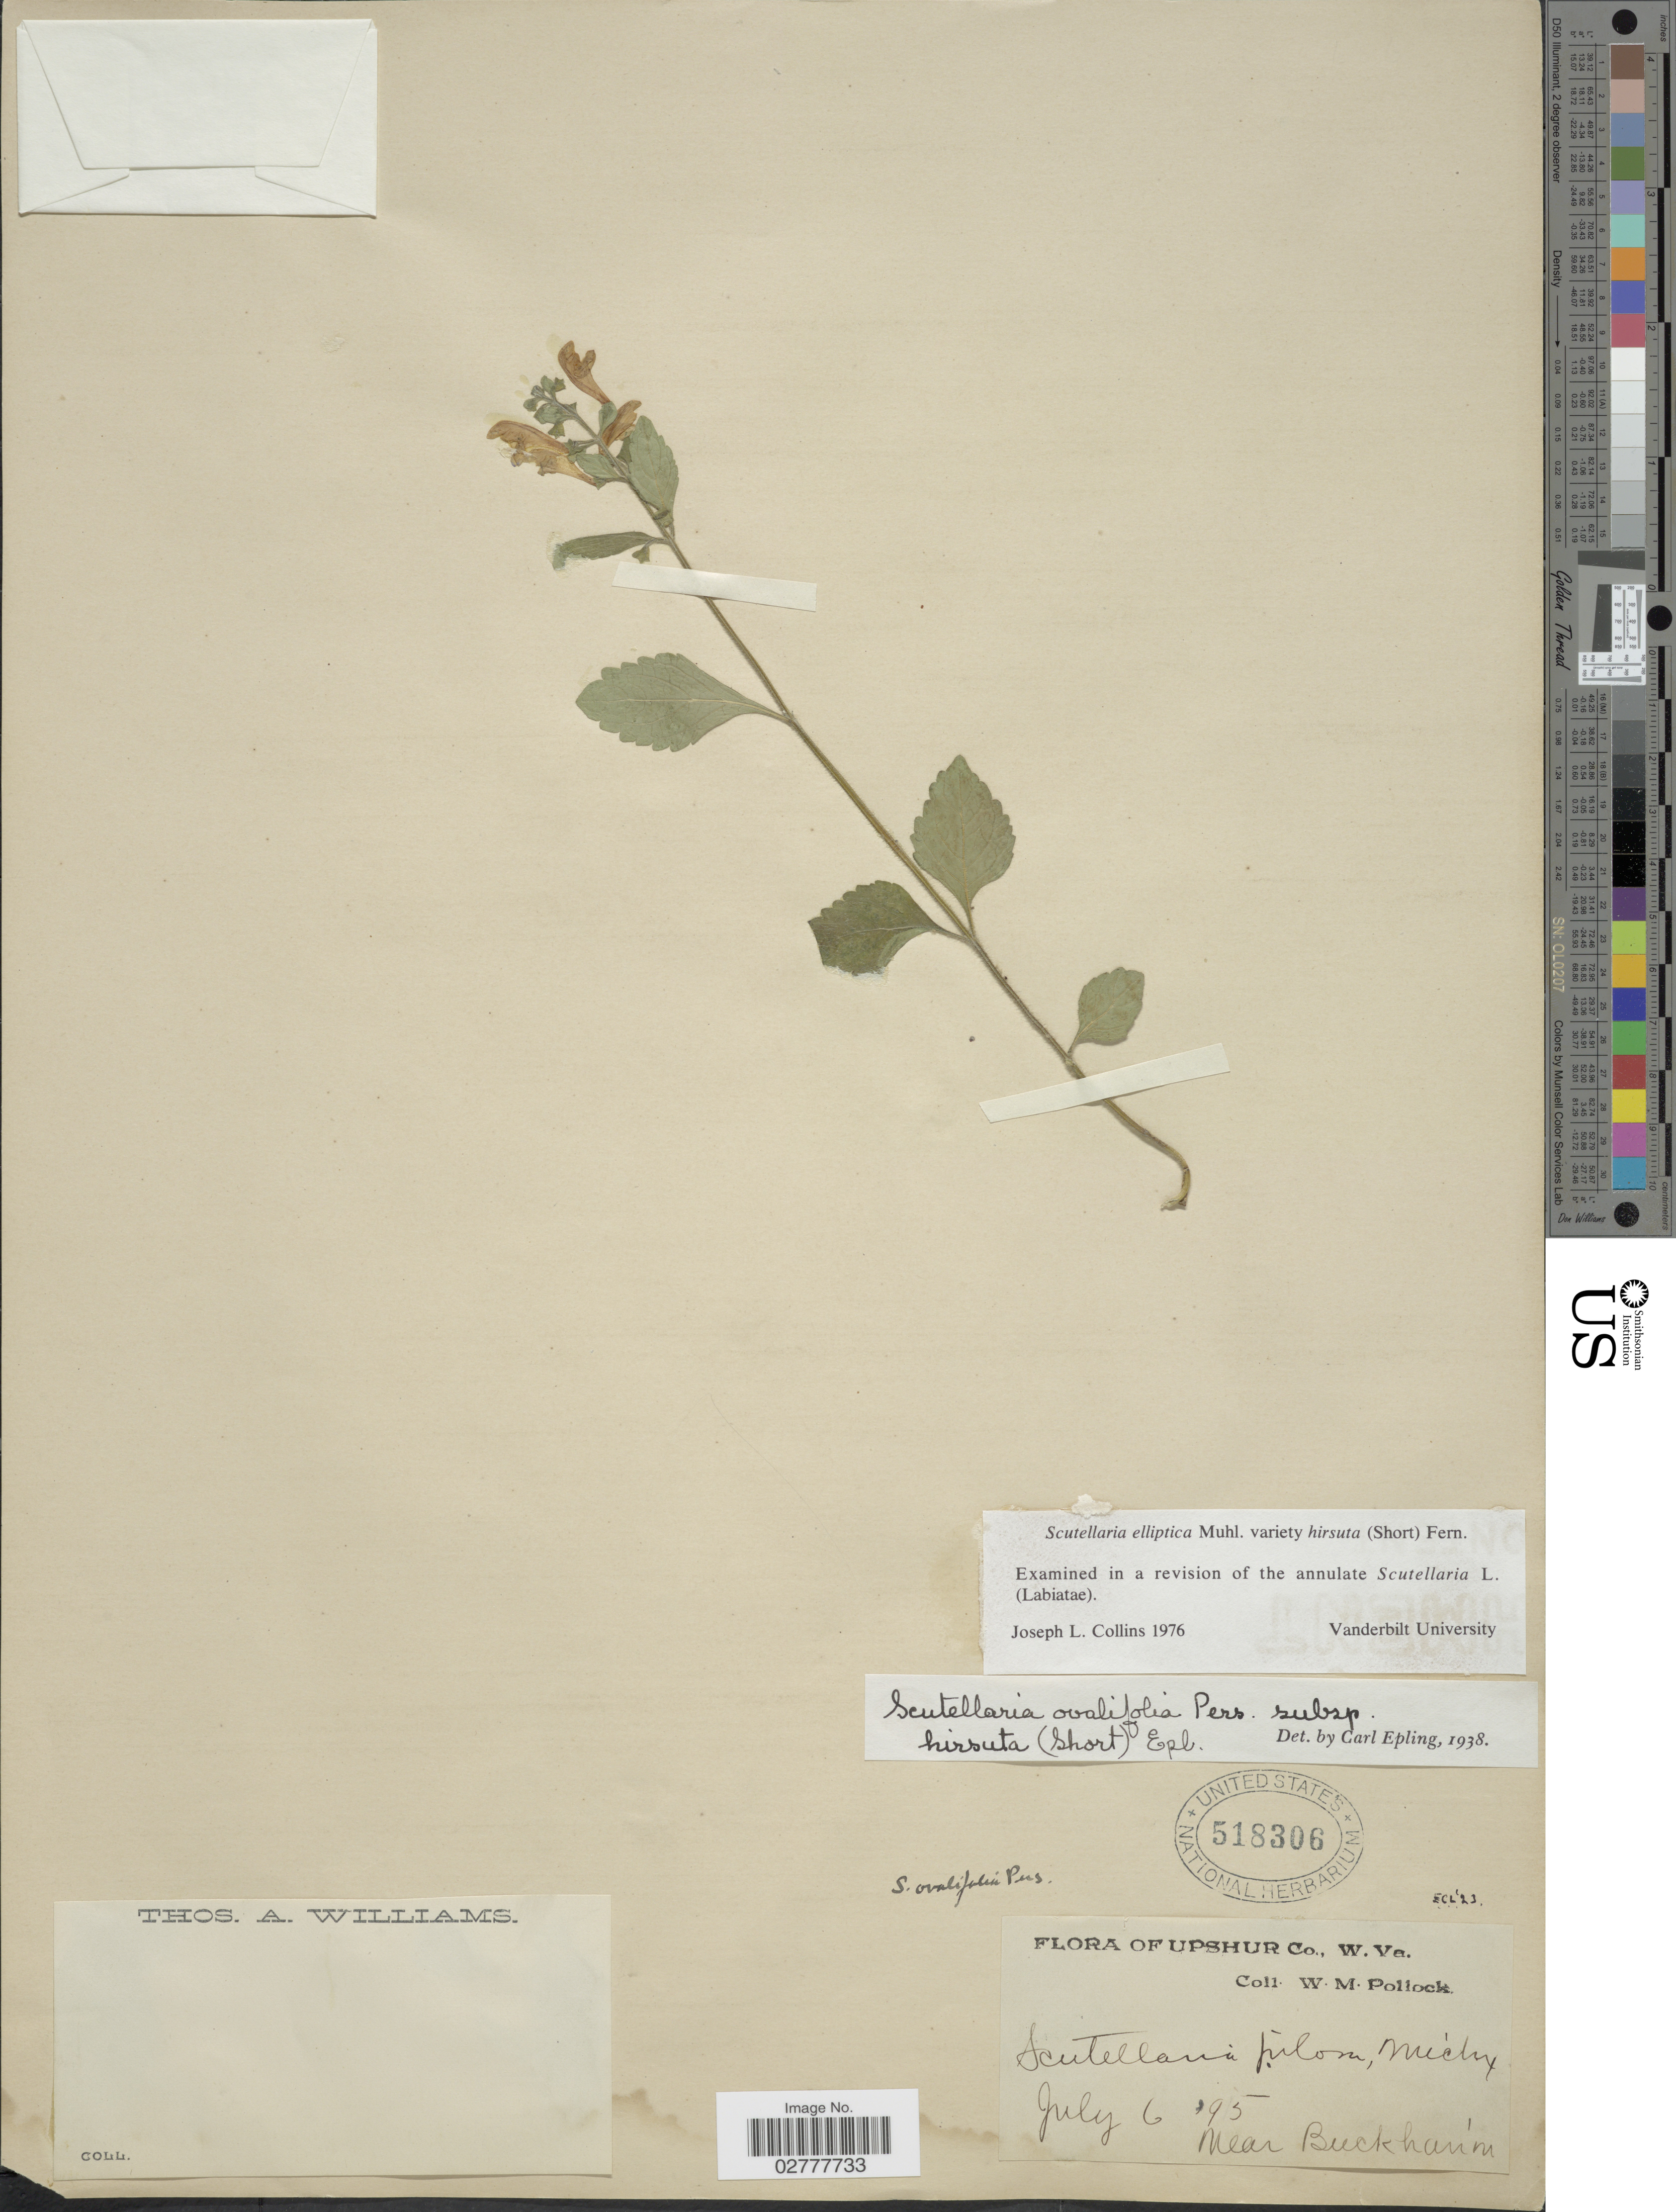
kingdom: Plantae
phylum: Tracheophyta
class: Magnoliopsida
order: Lamiales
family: Lamiaceae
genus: Scutellaria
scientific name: Scutellaria elliptica var. hirsuta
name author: (A. Gray) Fernald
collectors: W. M. Pollock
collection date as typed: Transcribed d/m/y: 6/7/95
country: United States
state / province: West Virginia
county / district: Upshur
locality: W. Va.near Buckhannon.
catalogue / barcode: US 518306